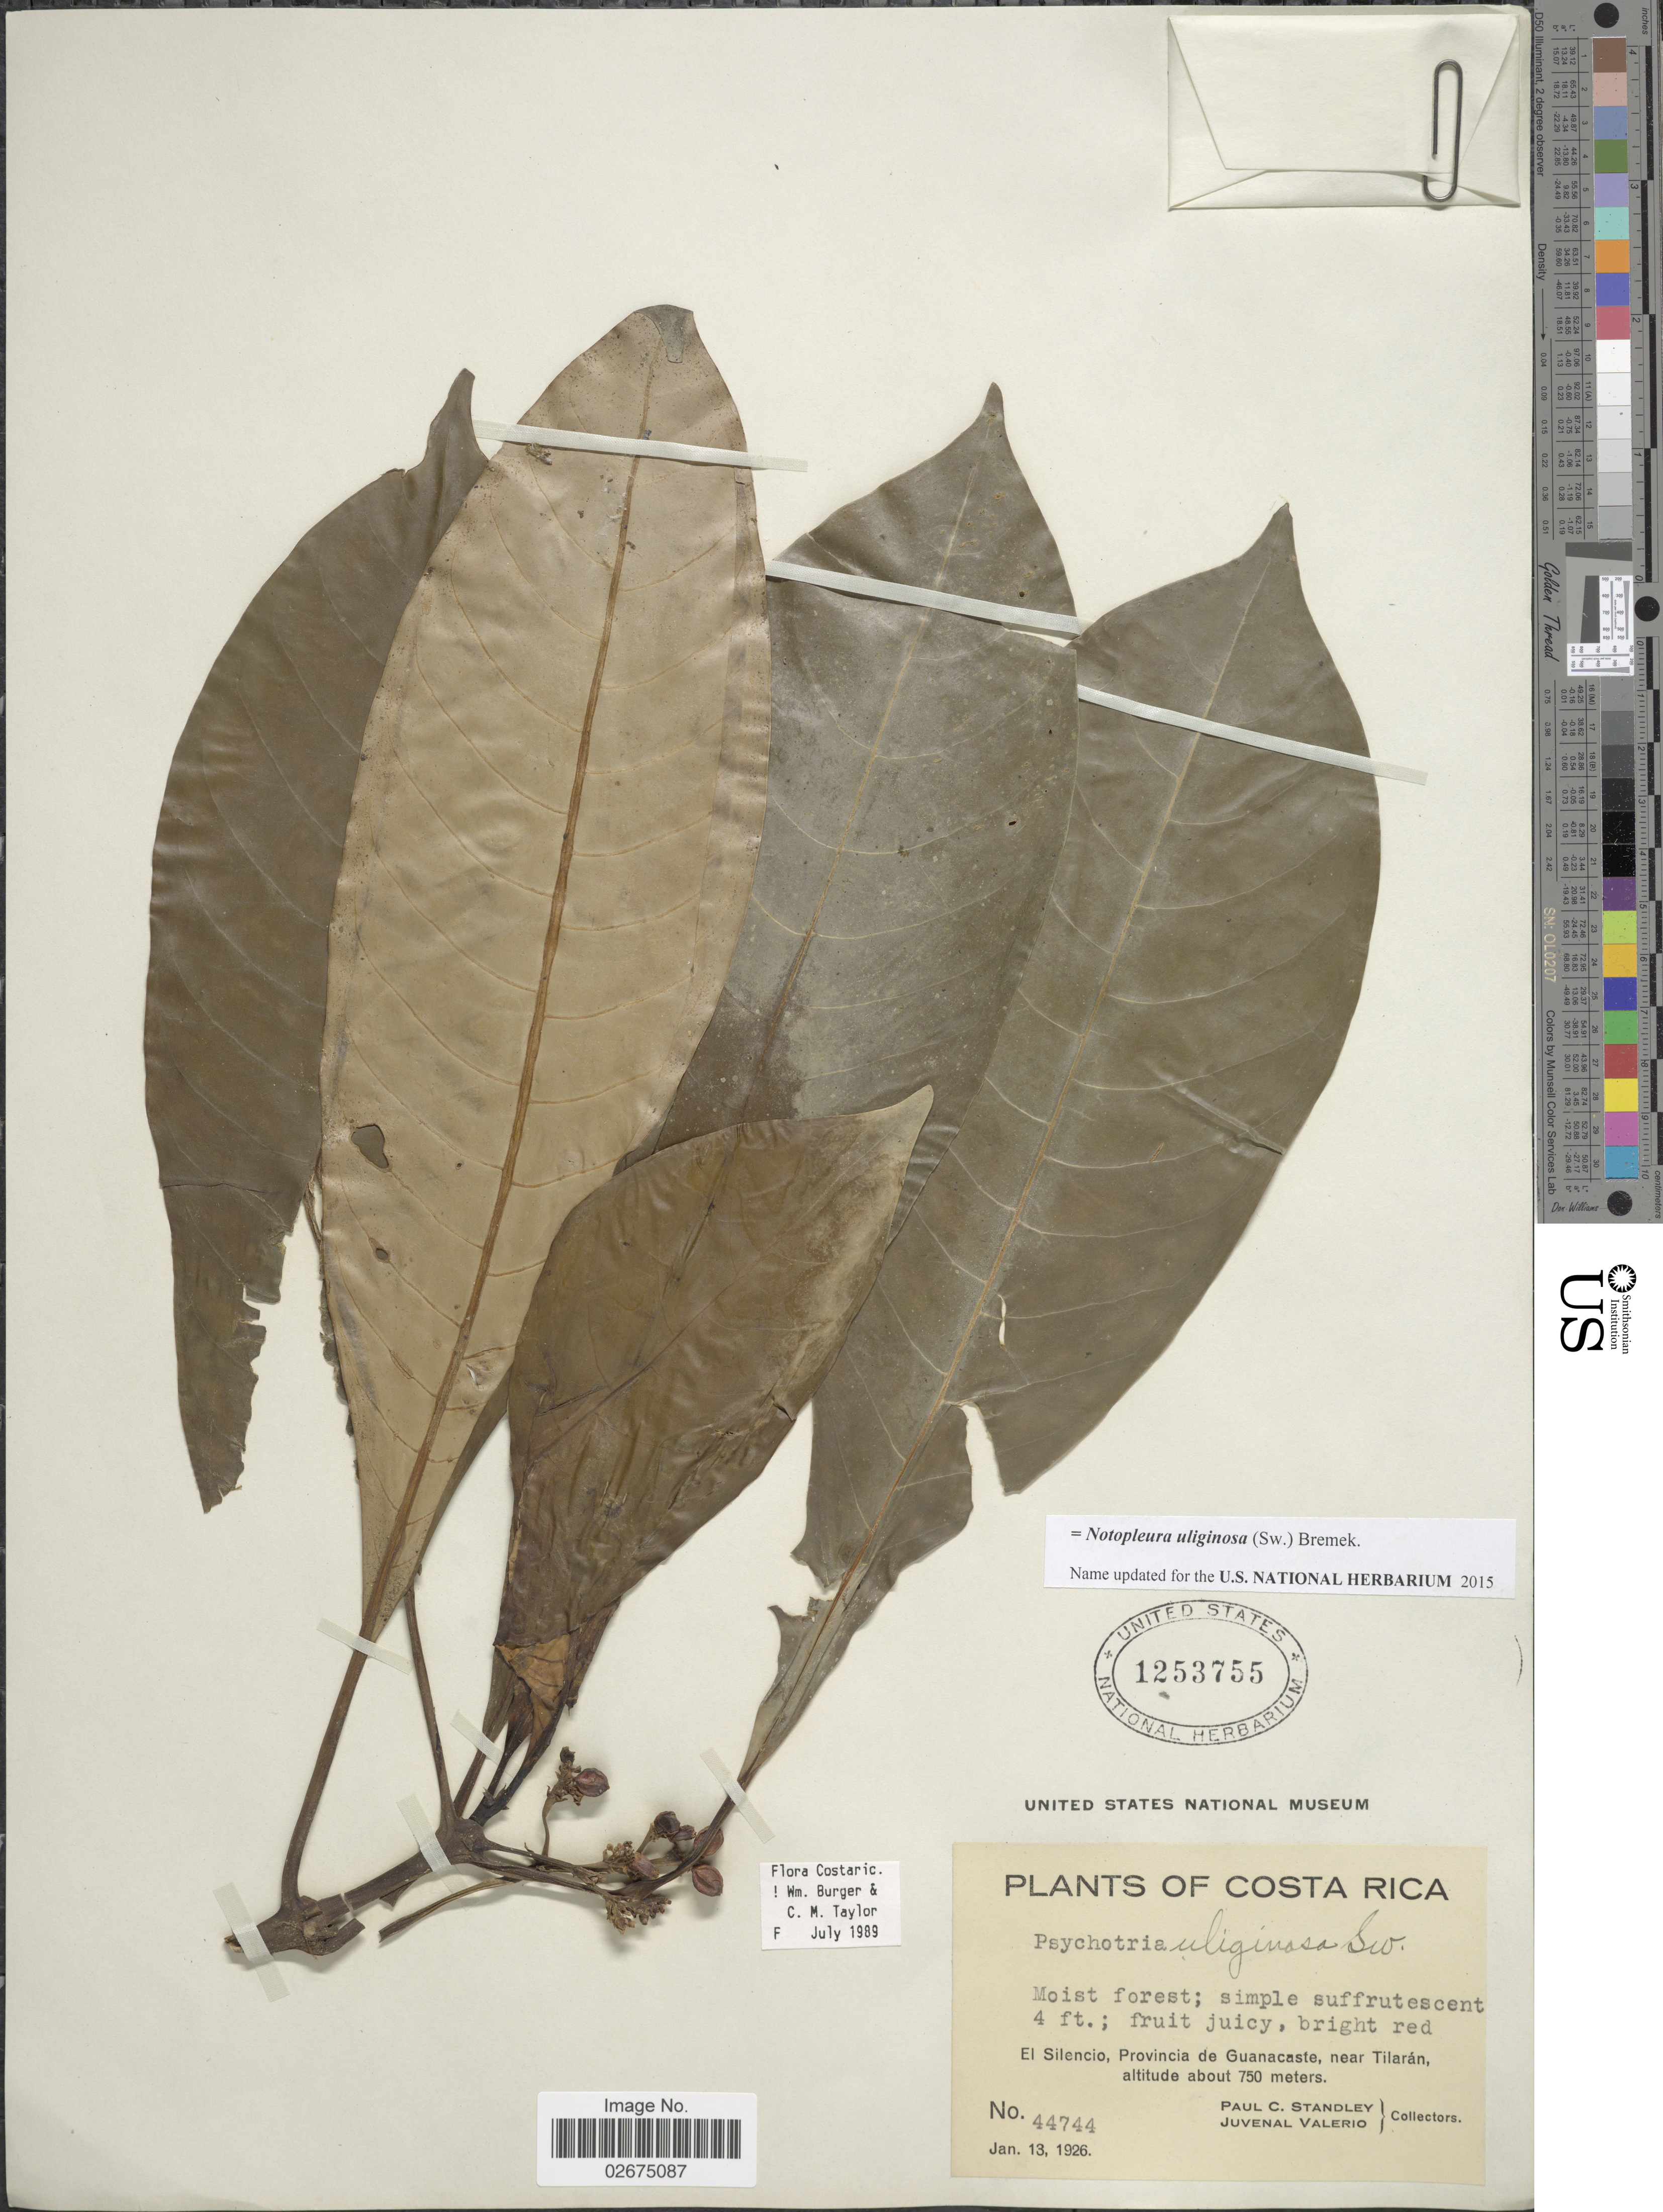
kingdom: Plantae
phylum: Tracheophyta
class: Magnoliopsida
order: Gentianales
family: Rubiaceae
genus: Notopleura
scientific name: Notopleura uliginosa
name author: (Sw.) Bremek.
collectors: P. C. Standley & J. Valerio R.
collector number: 44744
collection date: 1926-01-13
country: Costa Rica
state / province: Guanacaste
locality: El Silencio, near Tilaran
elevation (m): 750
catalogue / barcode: US 1253755